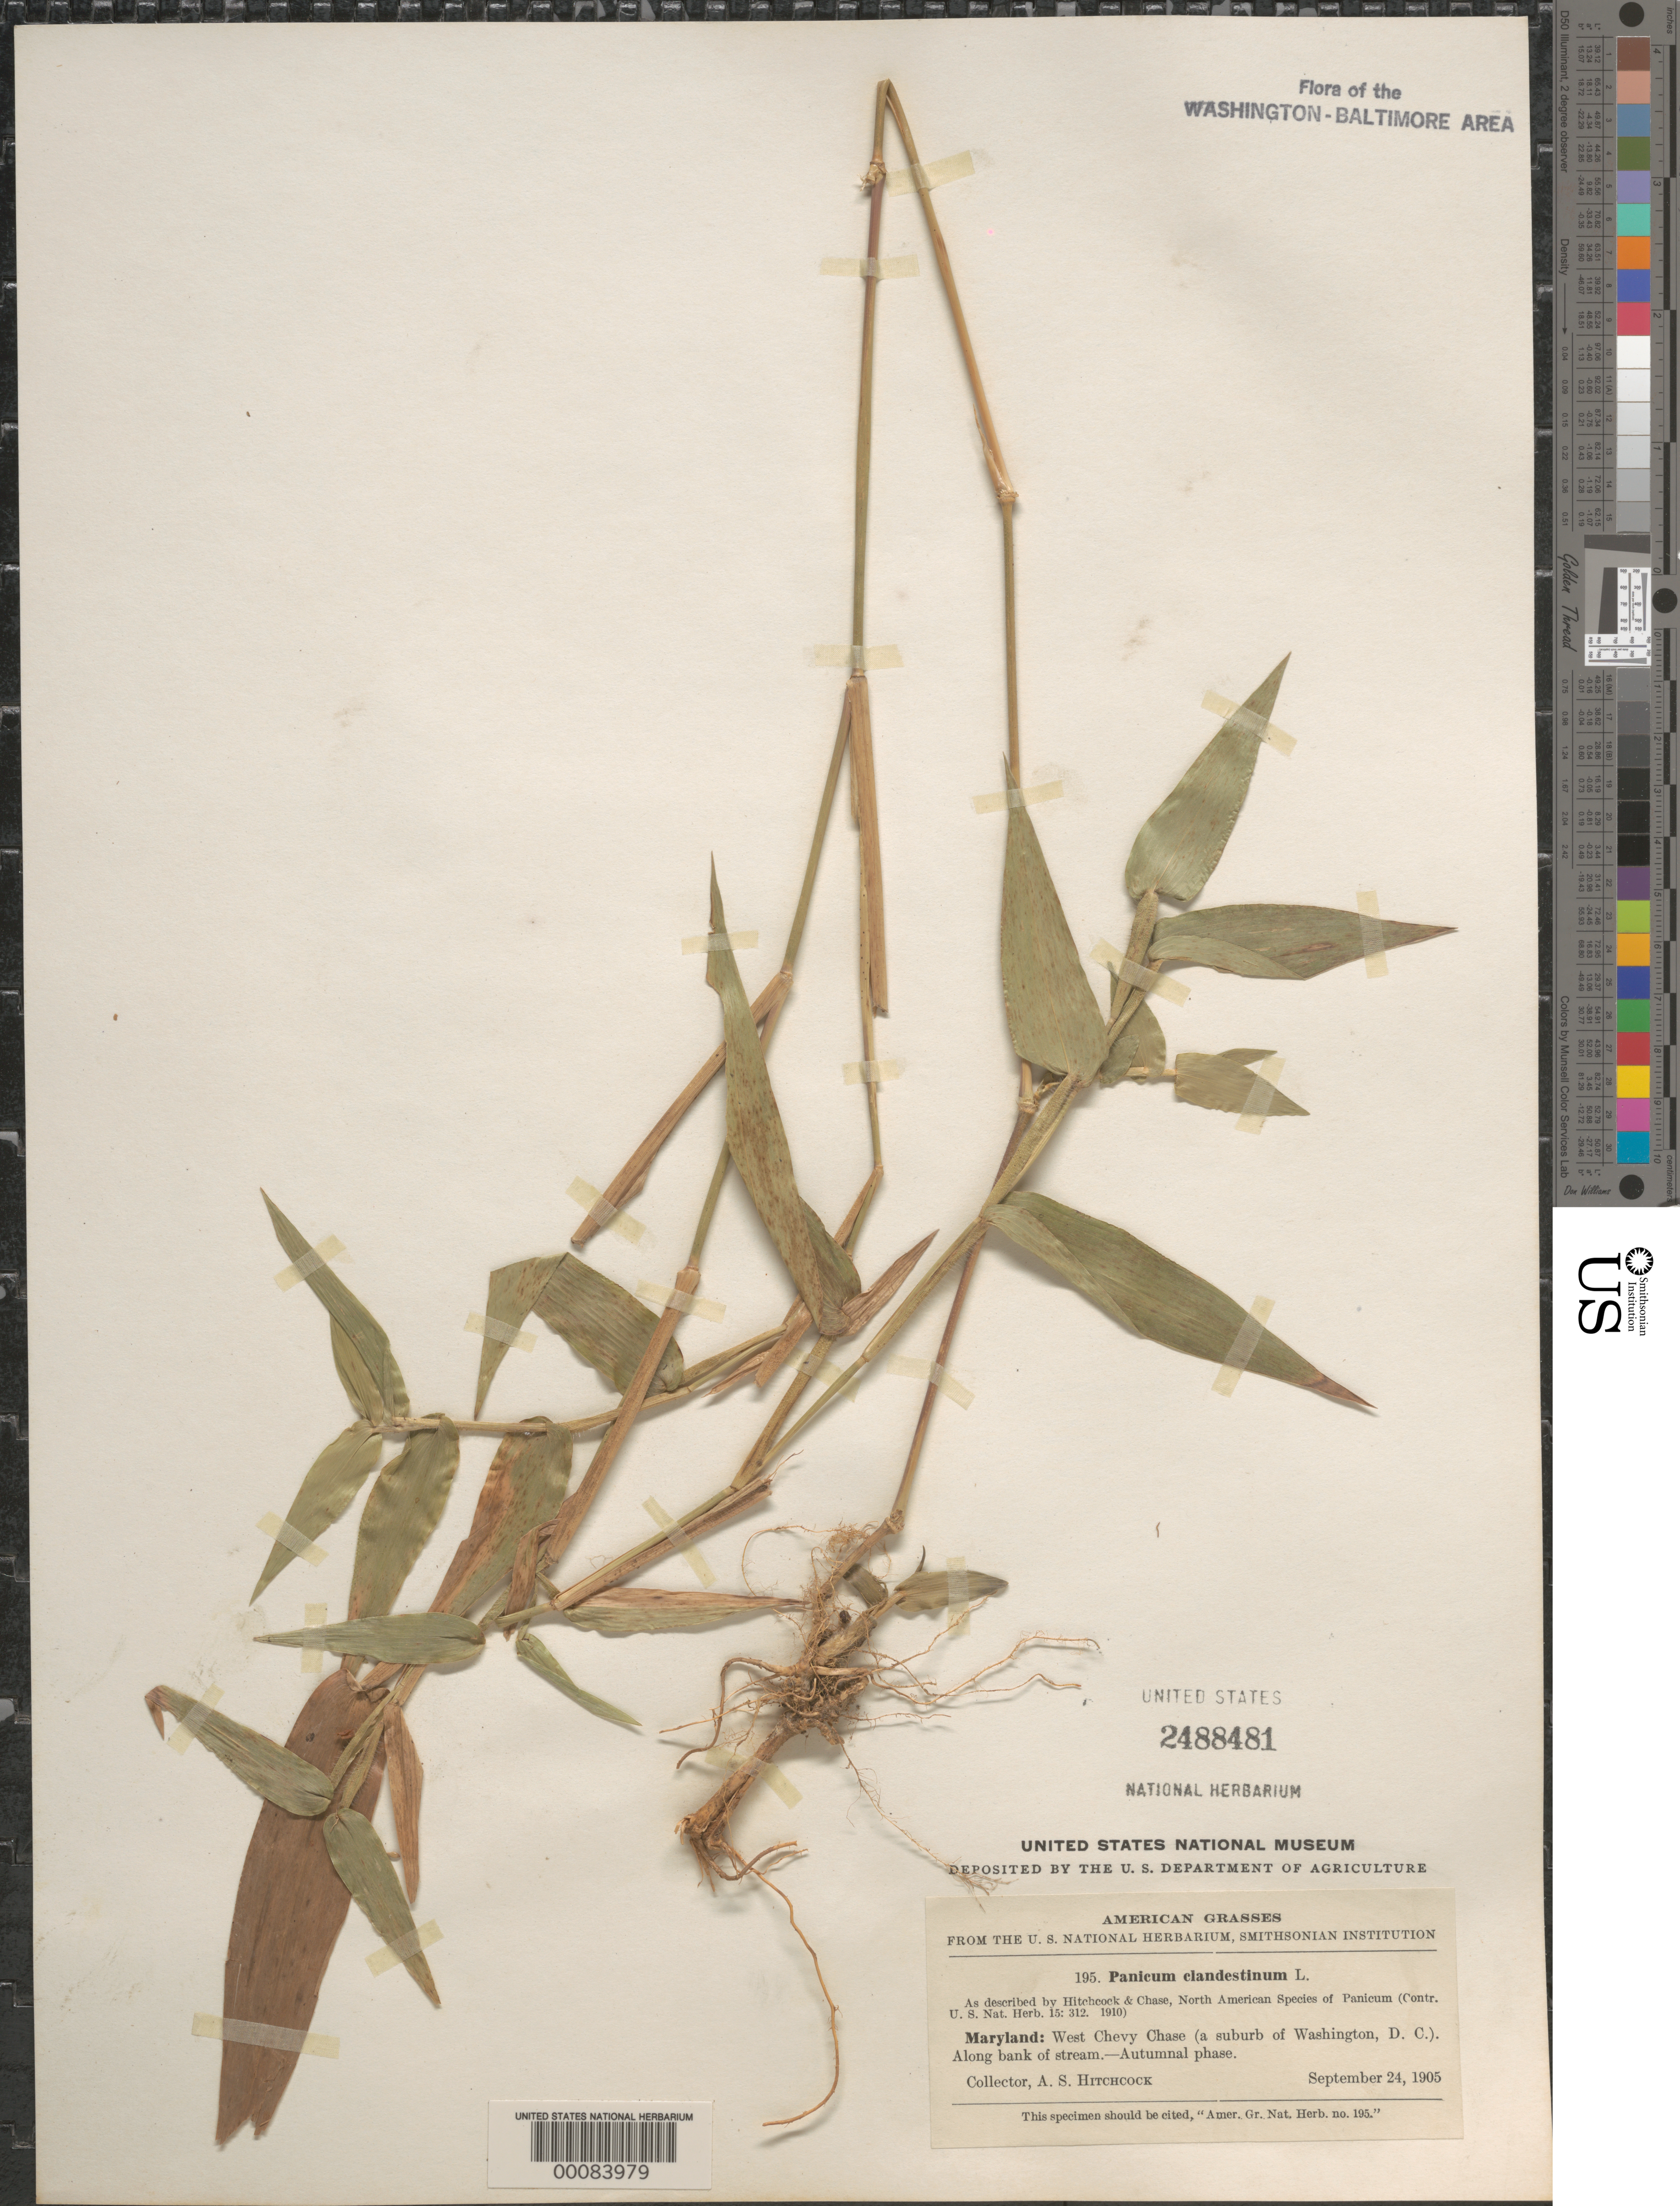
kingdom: Plantae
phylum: Tracheophyta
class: Liliopsida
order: Poales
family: Poaceae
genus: Dichanthelium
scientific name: Dichanthelium clandestinum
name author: (L.) Gould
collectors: A. S. Hitchcock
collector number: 195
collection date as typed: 24 Sep 1905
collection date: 1905-09-24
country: United States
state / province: Maryland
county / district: Montgomery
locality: West Chevy Chase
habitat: Stream bank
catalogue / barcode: US 2488481